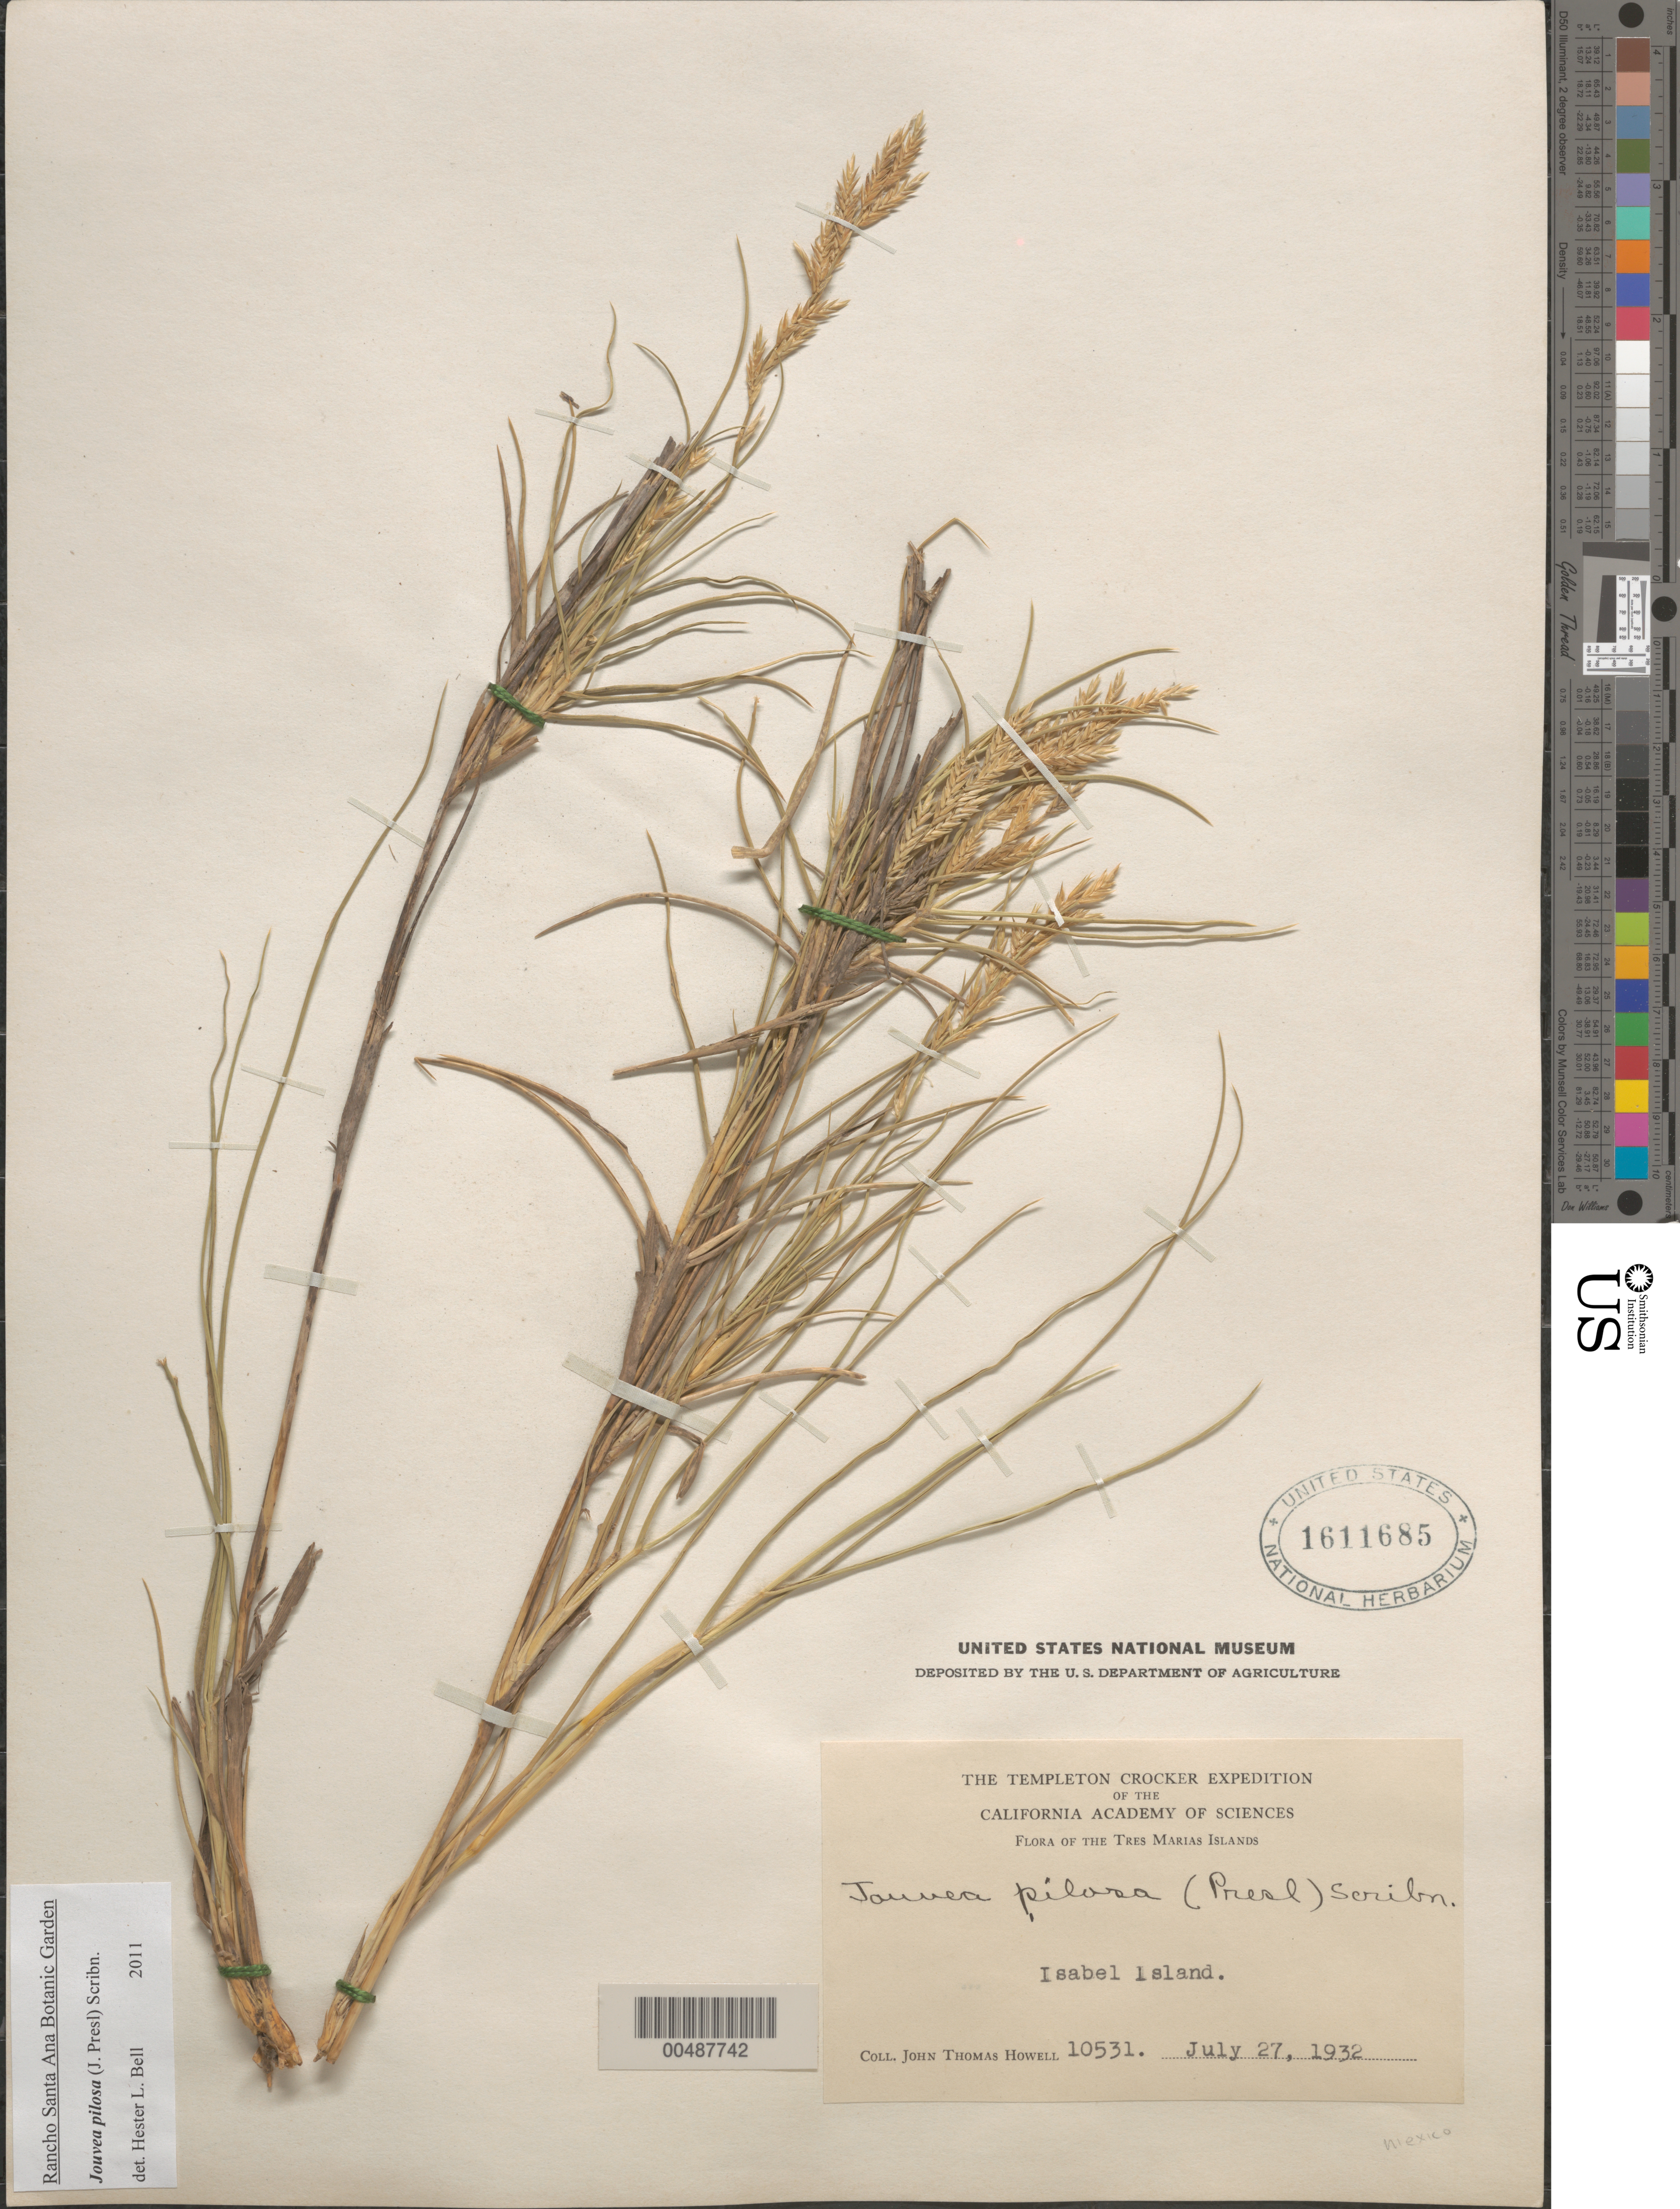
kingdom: Plantae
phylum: Tracheophyta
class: Liliopsida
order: Poales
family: Poaceae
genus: Jouvea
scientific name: Jouvea pilosa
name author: (J. Presl) Scribn.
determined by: Bell, H. L.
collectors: J. T. Howell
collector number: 10531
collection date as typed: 27 Jul 1932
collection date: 1932-07-27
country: Mexico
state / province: Nayarit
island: Isabel I.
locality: Tres Marias Islands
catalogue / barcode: US 1611685